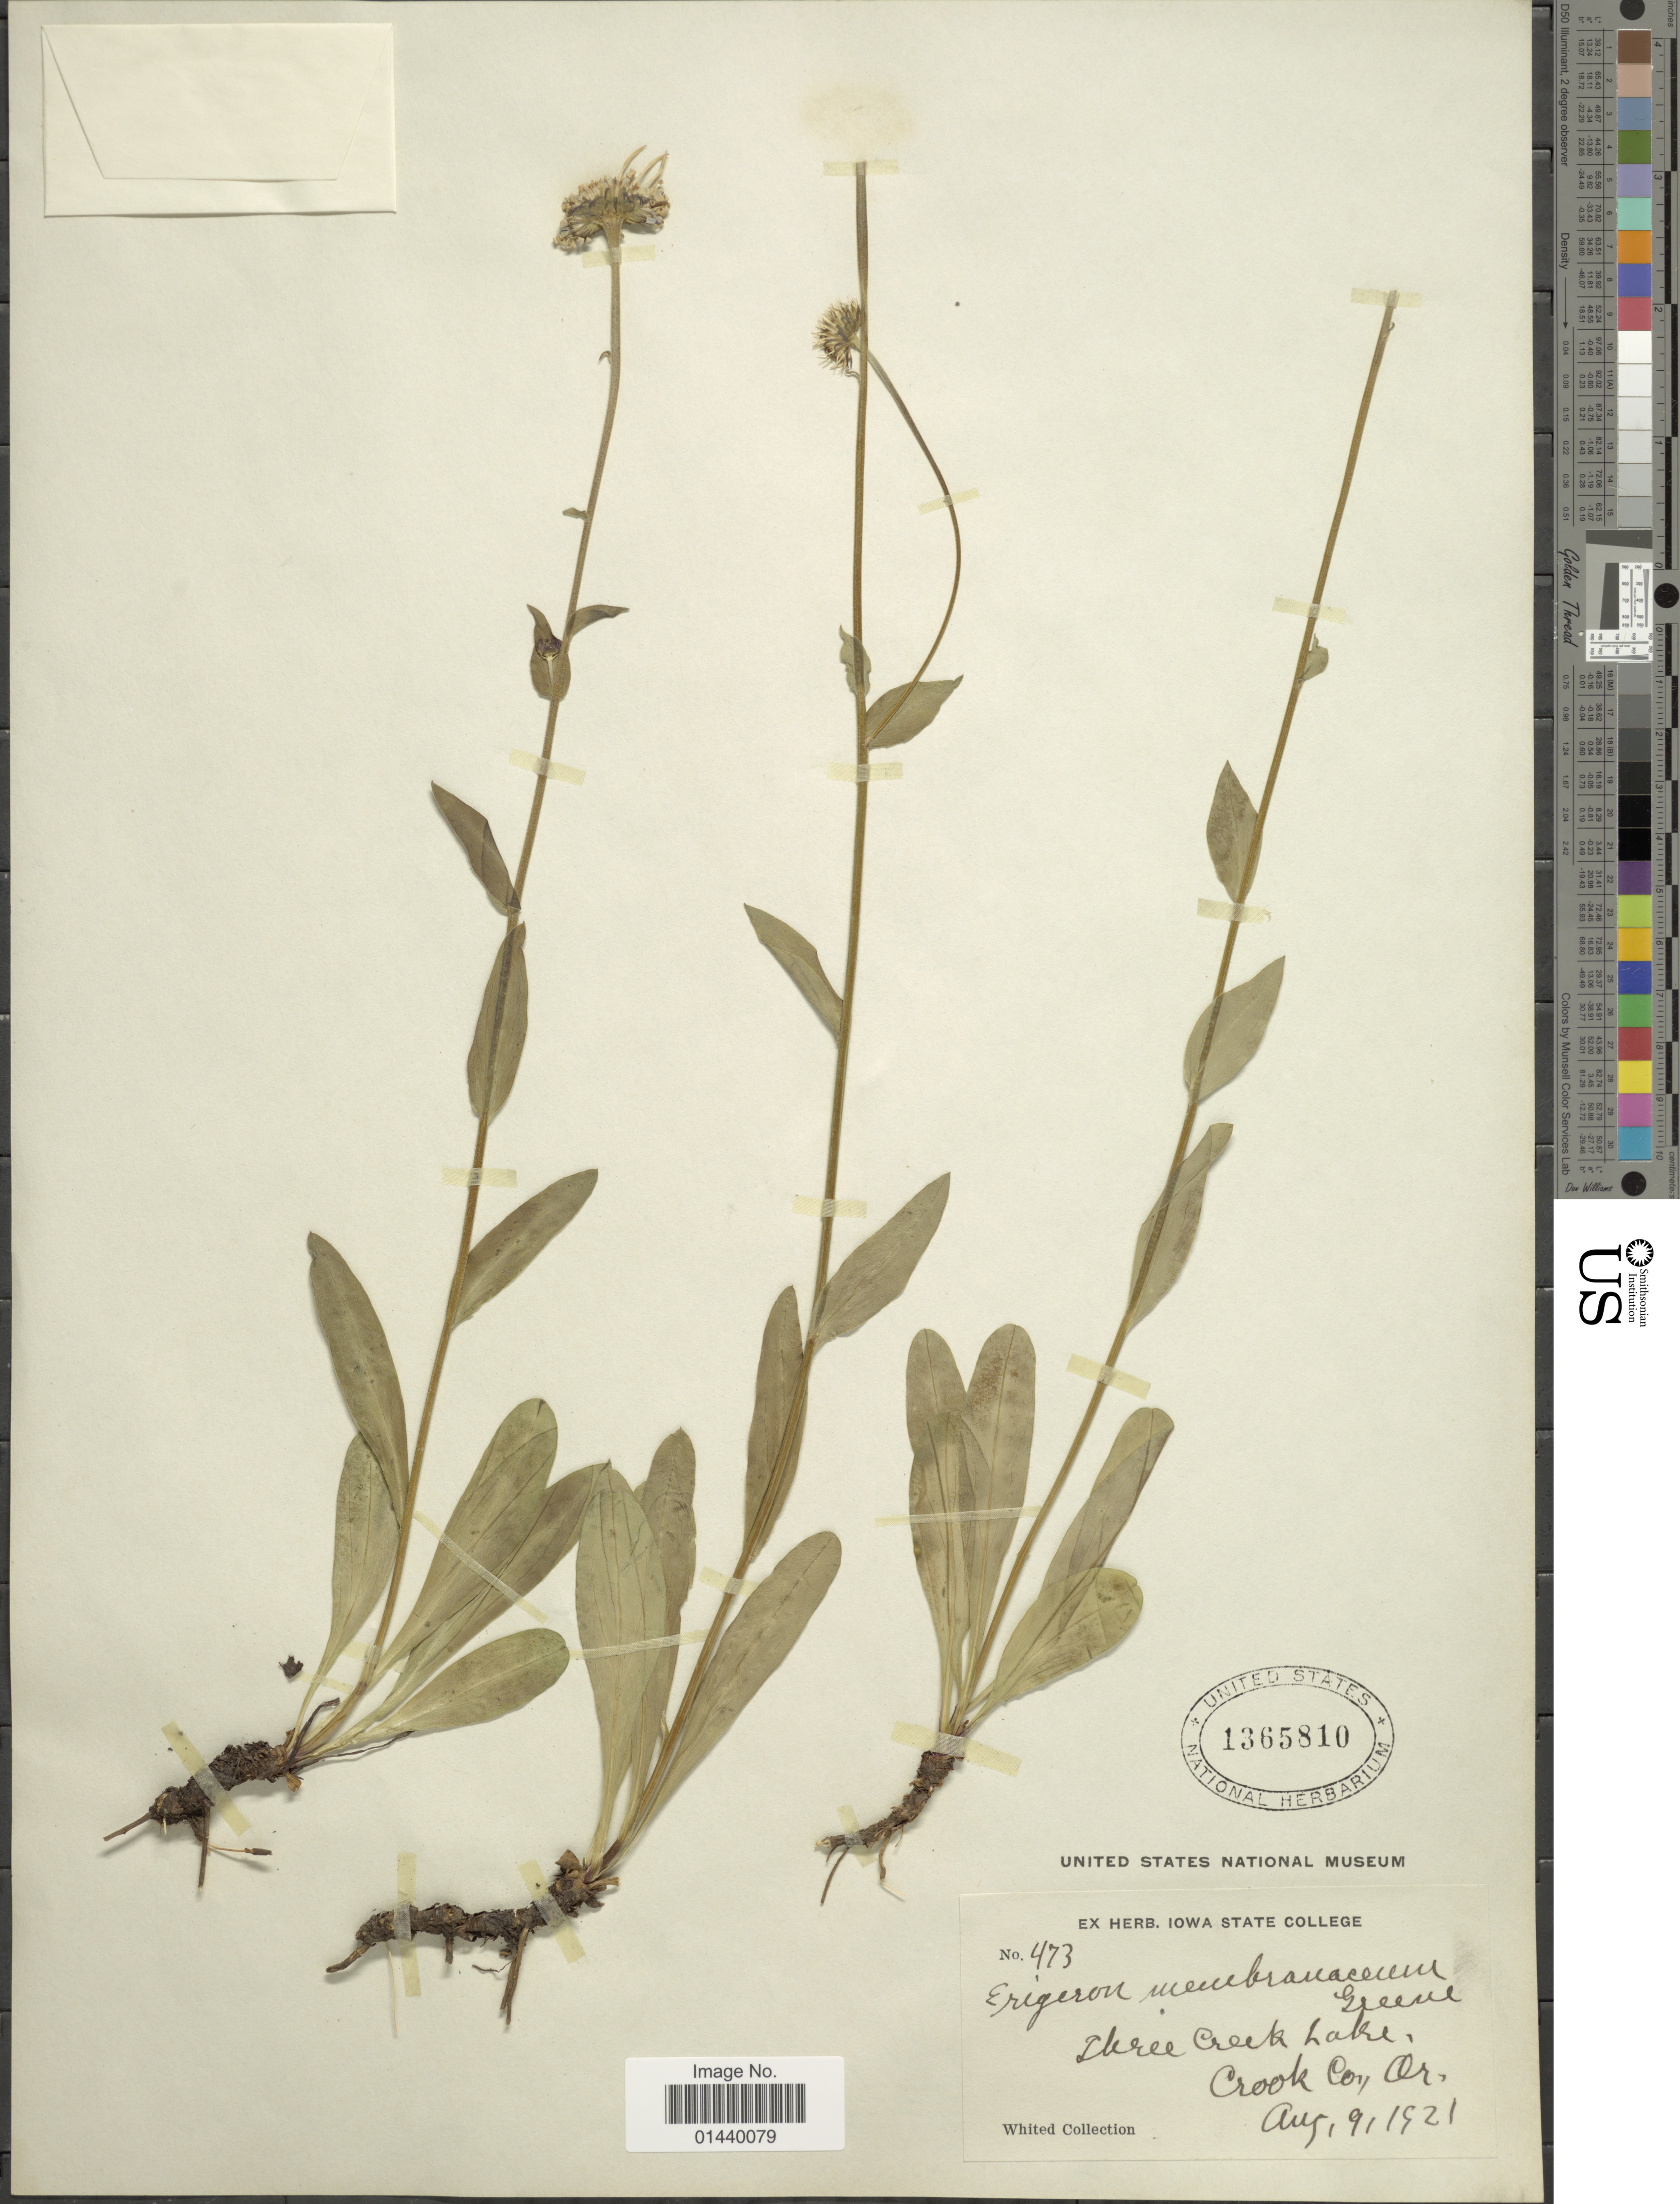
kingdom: Plantae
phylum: Tracheophyta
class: Magnoliopsida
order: Asterales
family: Asteraceae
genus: Erigeron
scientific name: Erigeron salsuginosus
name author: (Richardson ex R. Br.) A. Gray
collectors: K. Whited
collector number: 473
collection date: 1921-08-09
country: United States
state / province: Oregon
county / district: Crook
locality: Three Creek Lake, Crook Co, Or.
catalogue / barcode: US 1365810